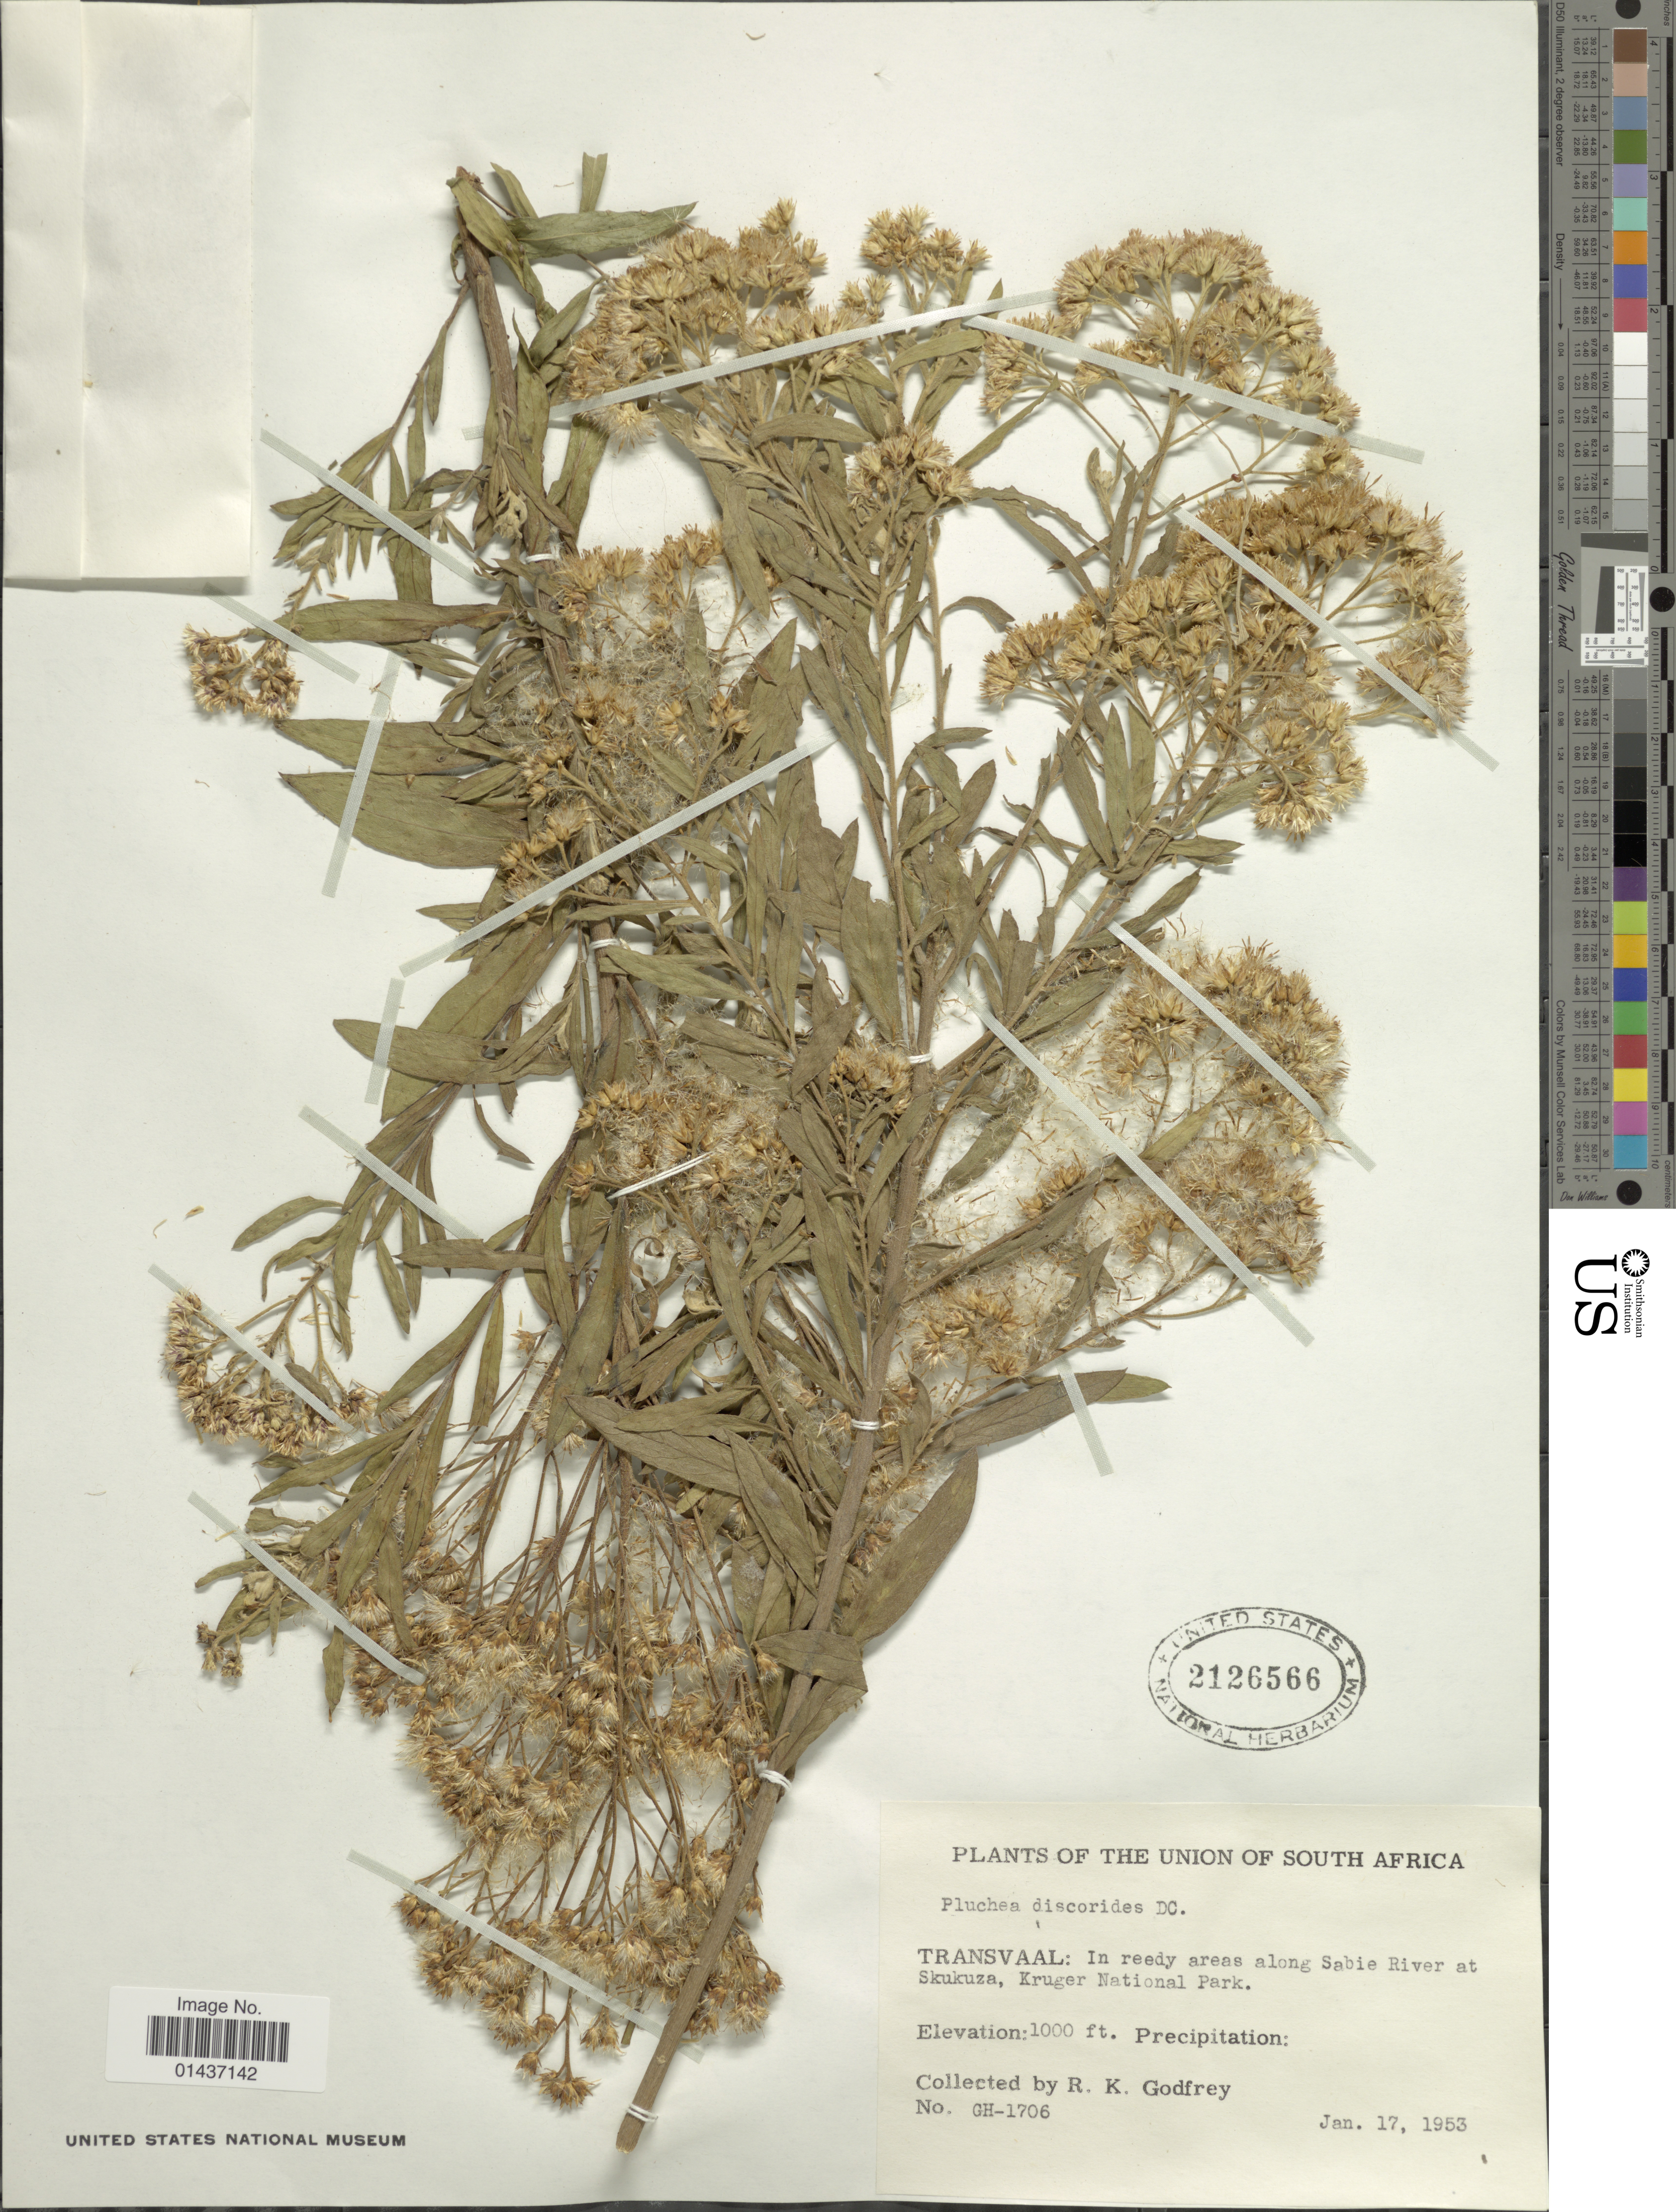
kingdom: Plantae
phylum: Tracheophyta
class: Magnoliopsida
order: Asterales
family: Asteraceae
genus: Pluchea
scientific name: Pluchea dioscoridis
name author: (L.) DC.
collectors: R. K. Godfrey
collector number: GH-1706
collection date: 1953-01-17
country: South Africa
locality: The Union of South Africa, Transvaal: In reedy areas along Sabie River at Skukuza, Kruger Natonal Park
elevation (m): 305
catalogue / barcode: US 2126566